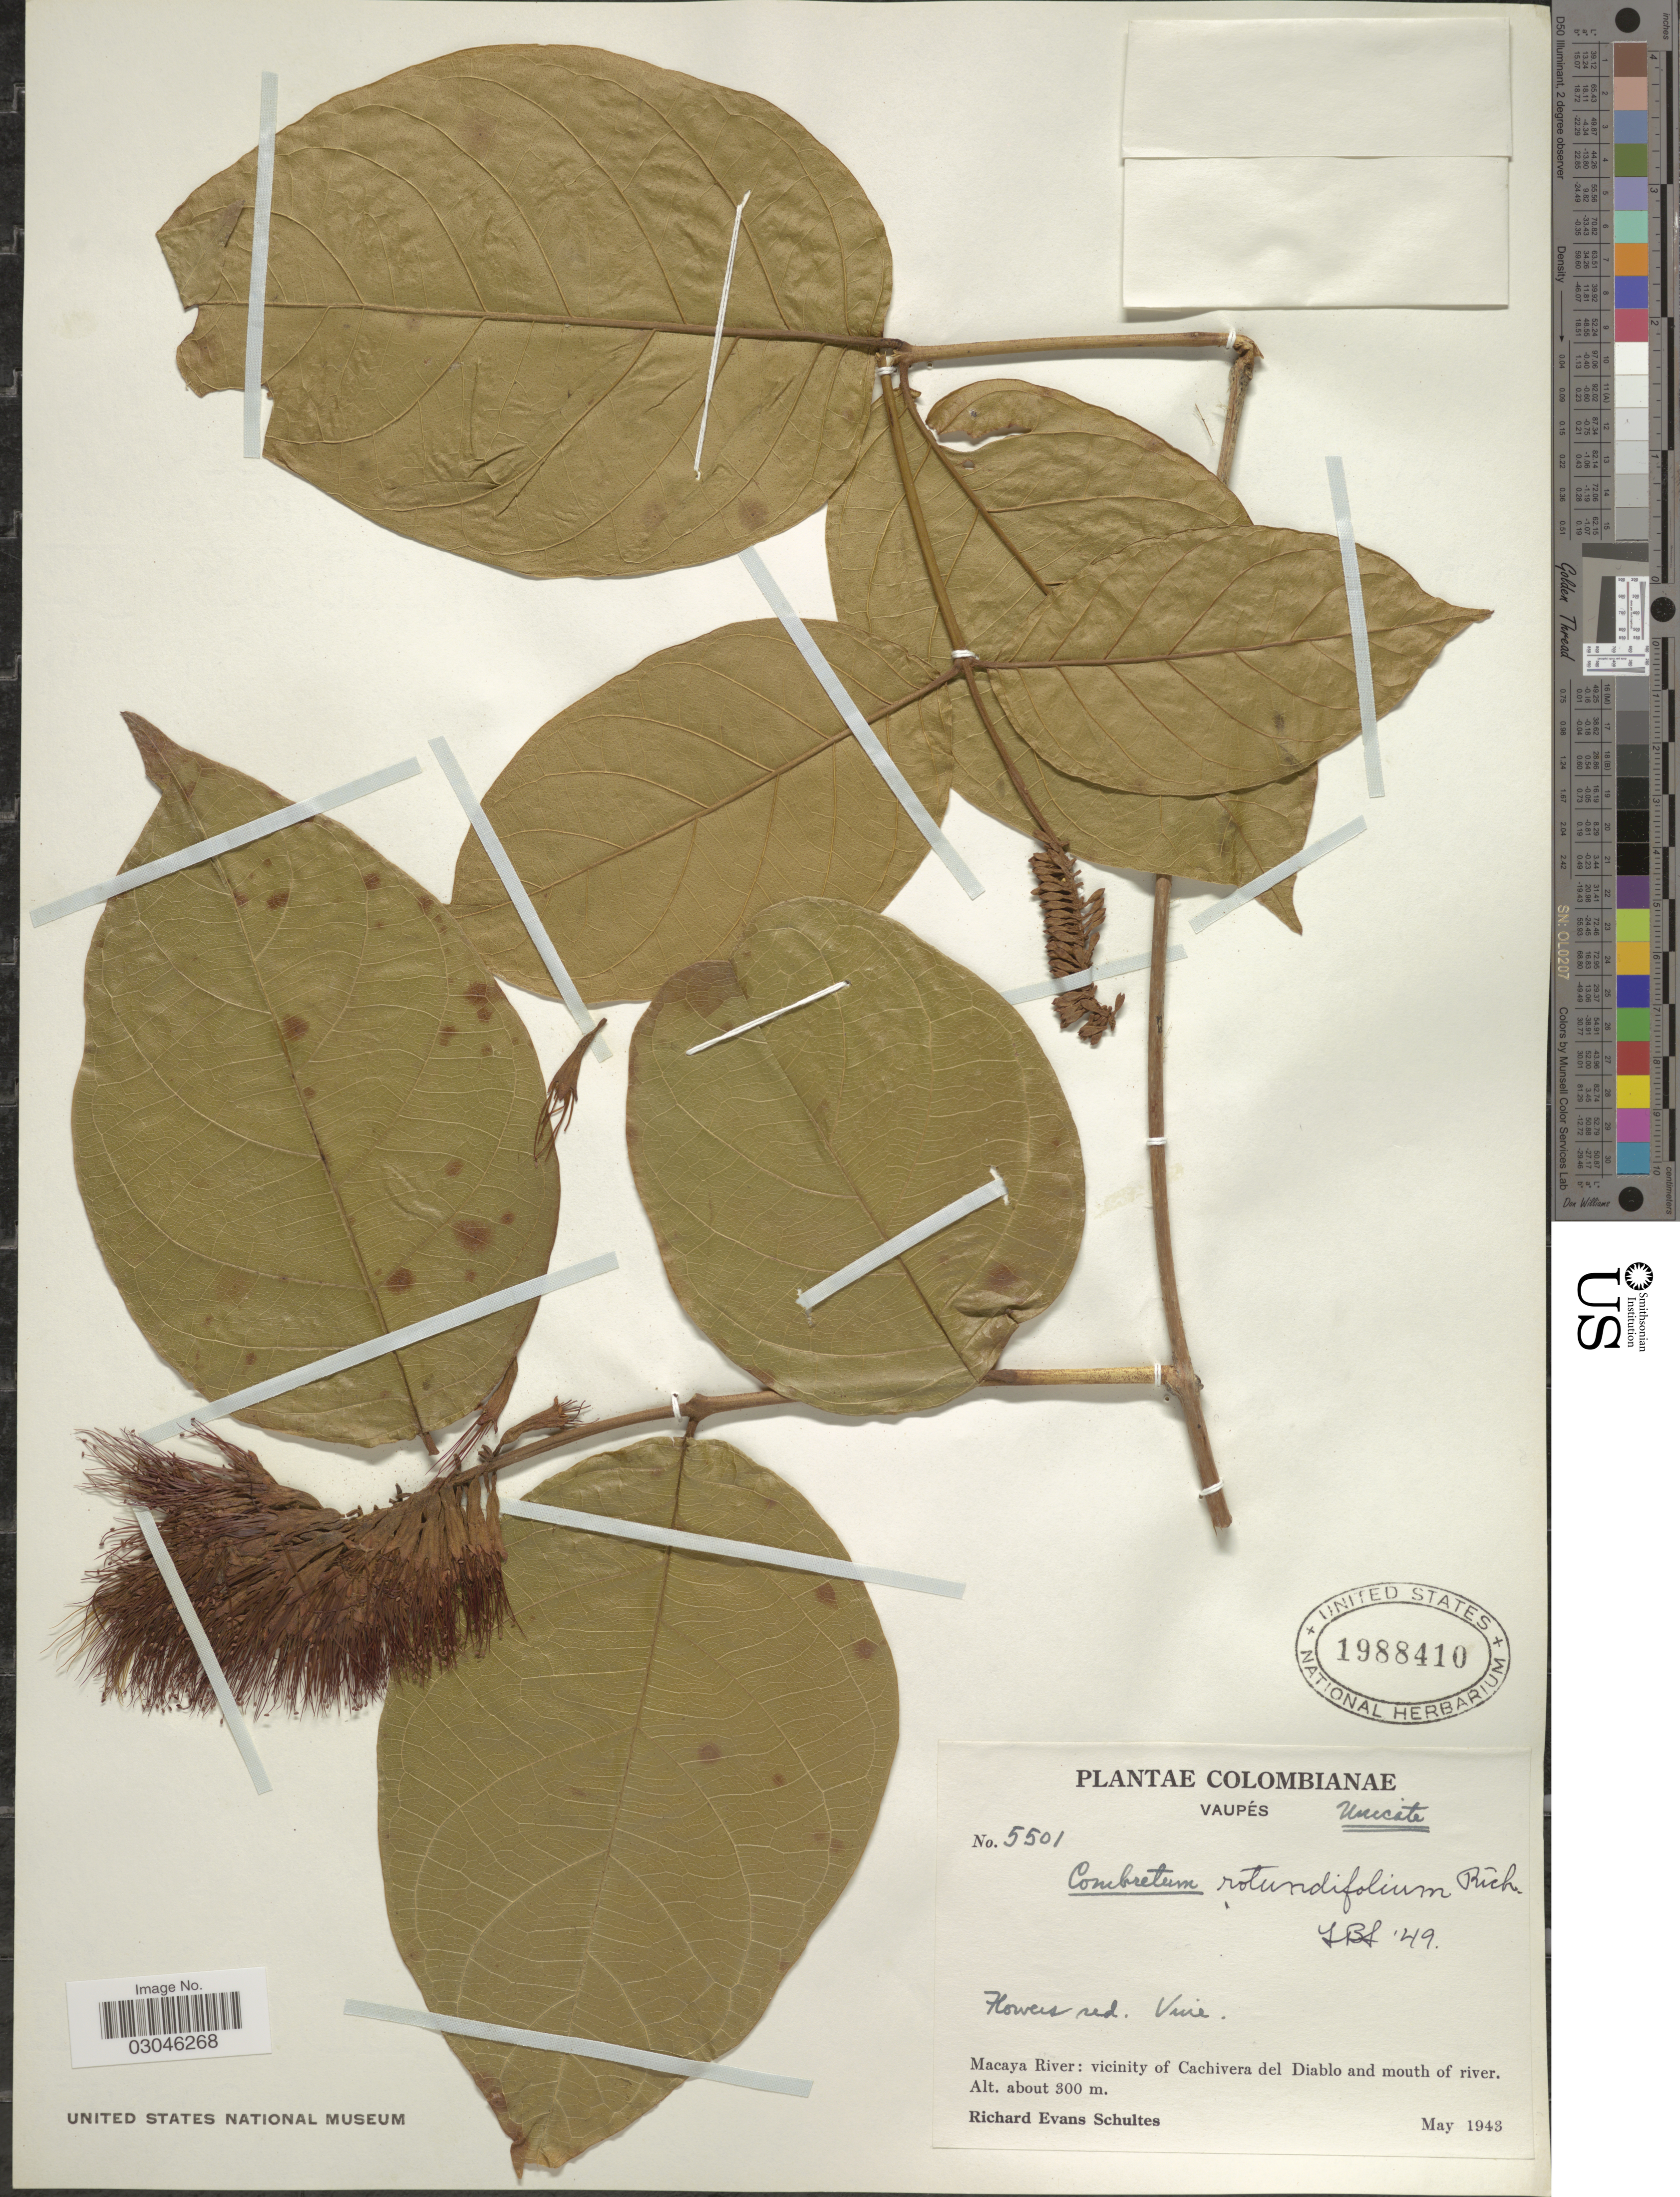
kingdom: Plantae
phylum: Tracheophyta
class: Magnoliopsida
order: Myrtales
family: Combretaceae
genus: Combretum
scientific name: Combretum rotundifolium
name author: Rich.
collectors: R. E. Schultes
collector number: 5501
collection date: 1943-05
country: Colombia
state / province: Vaupés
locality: Macaya River: vicinity of Cachivera del Diablo and mouth of river.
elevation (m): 300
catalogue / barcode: US 1988410